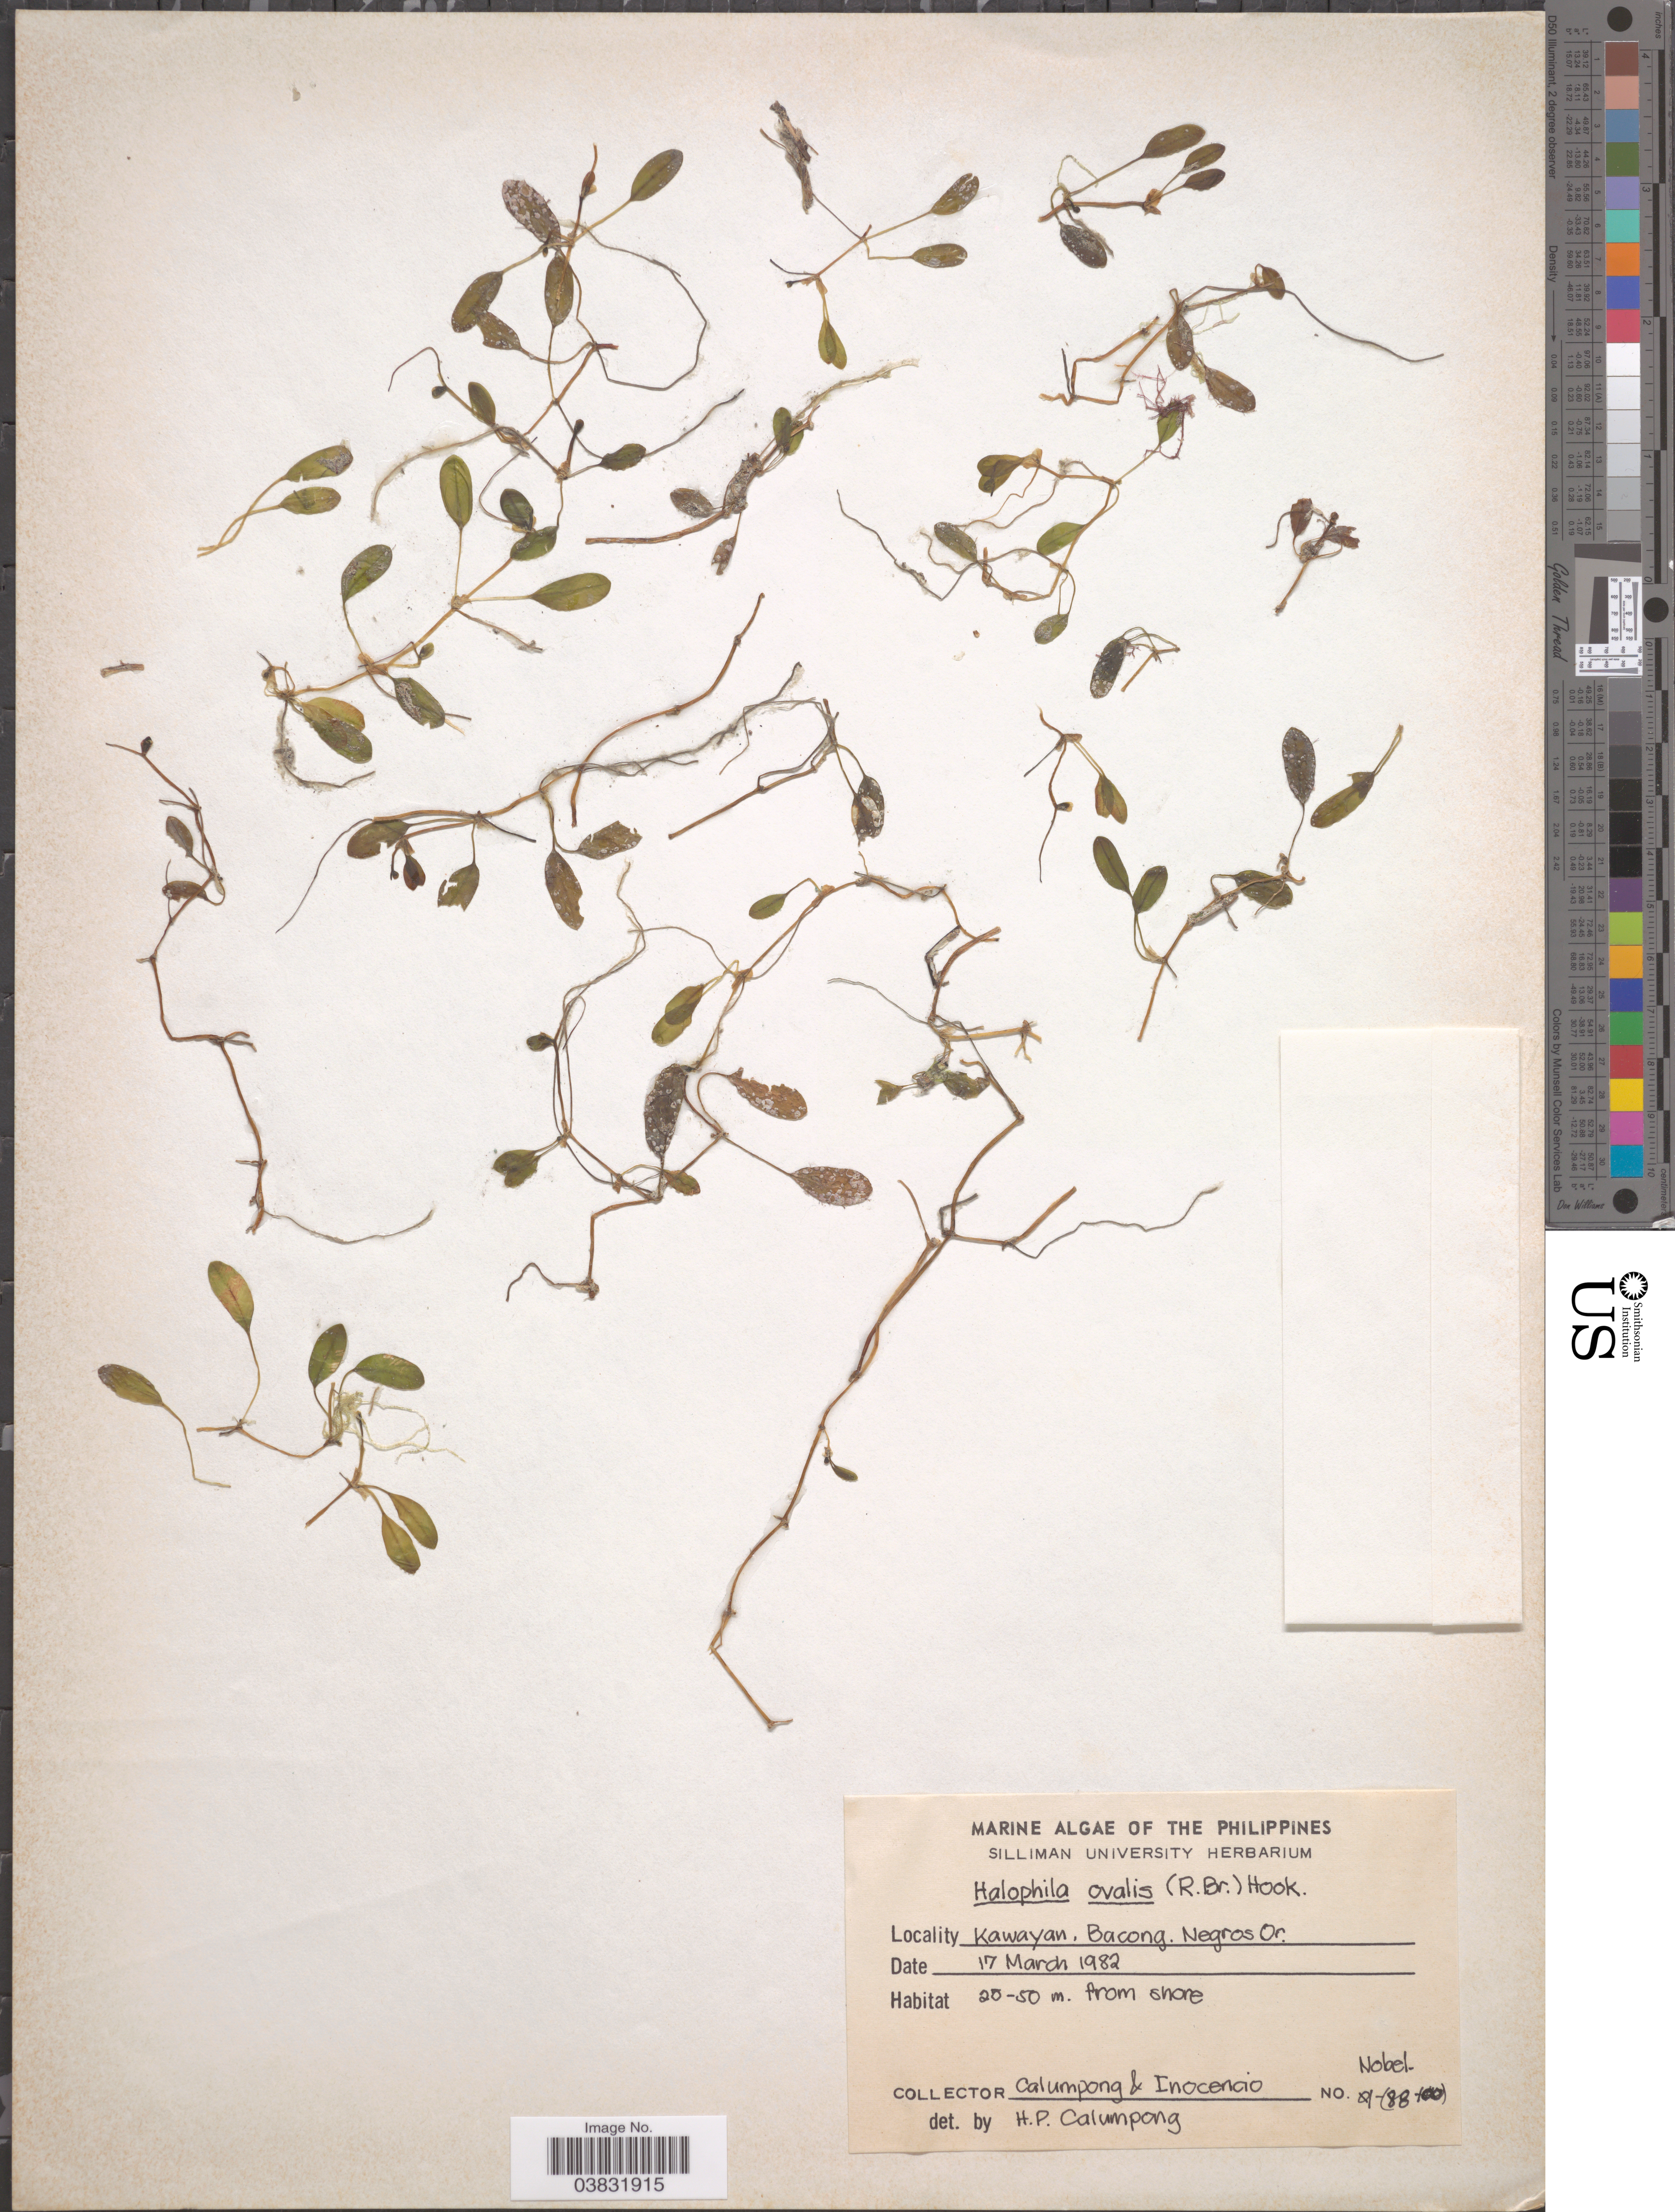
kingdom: Plantae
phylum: Tracheophyta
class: Liliopsida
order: Alismatales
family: Hydrocharitaceae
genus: Halophila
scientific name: Halophila ovalis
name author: (R. Br.) Hook. f.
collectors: Calumpong & Inocencio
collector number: Nobel (88-100)*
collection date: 1982-03-17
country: Philippines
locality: Kawayan, Bacong, Negros Or.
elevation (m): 25